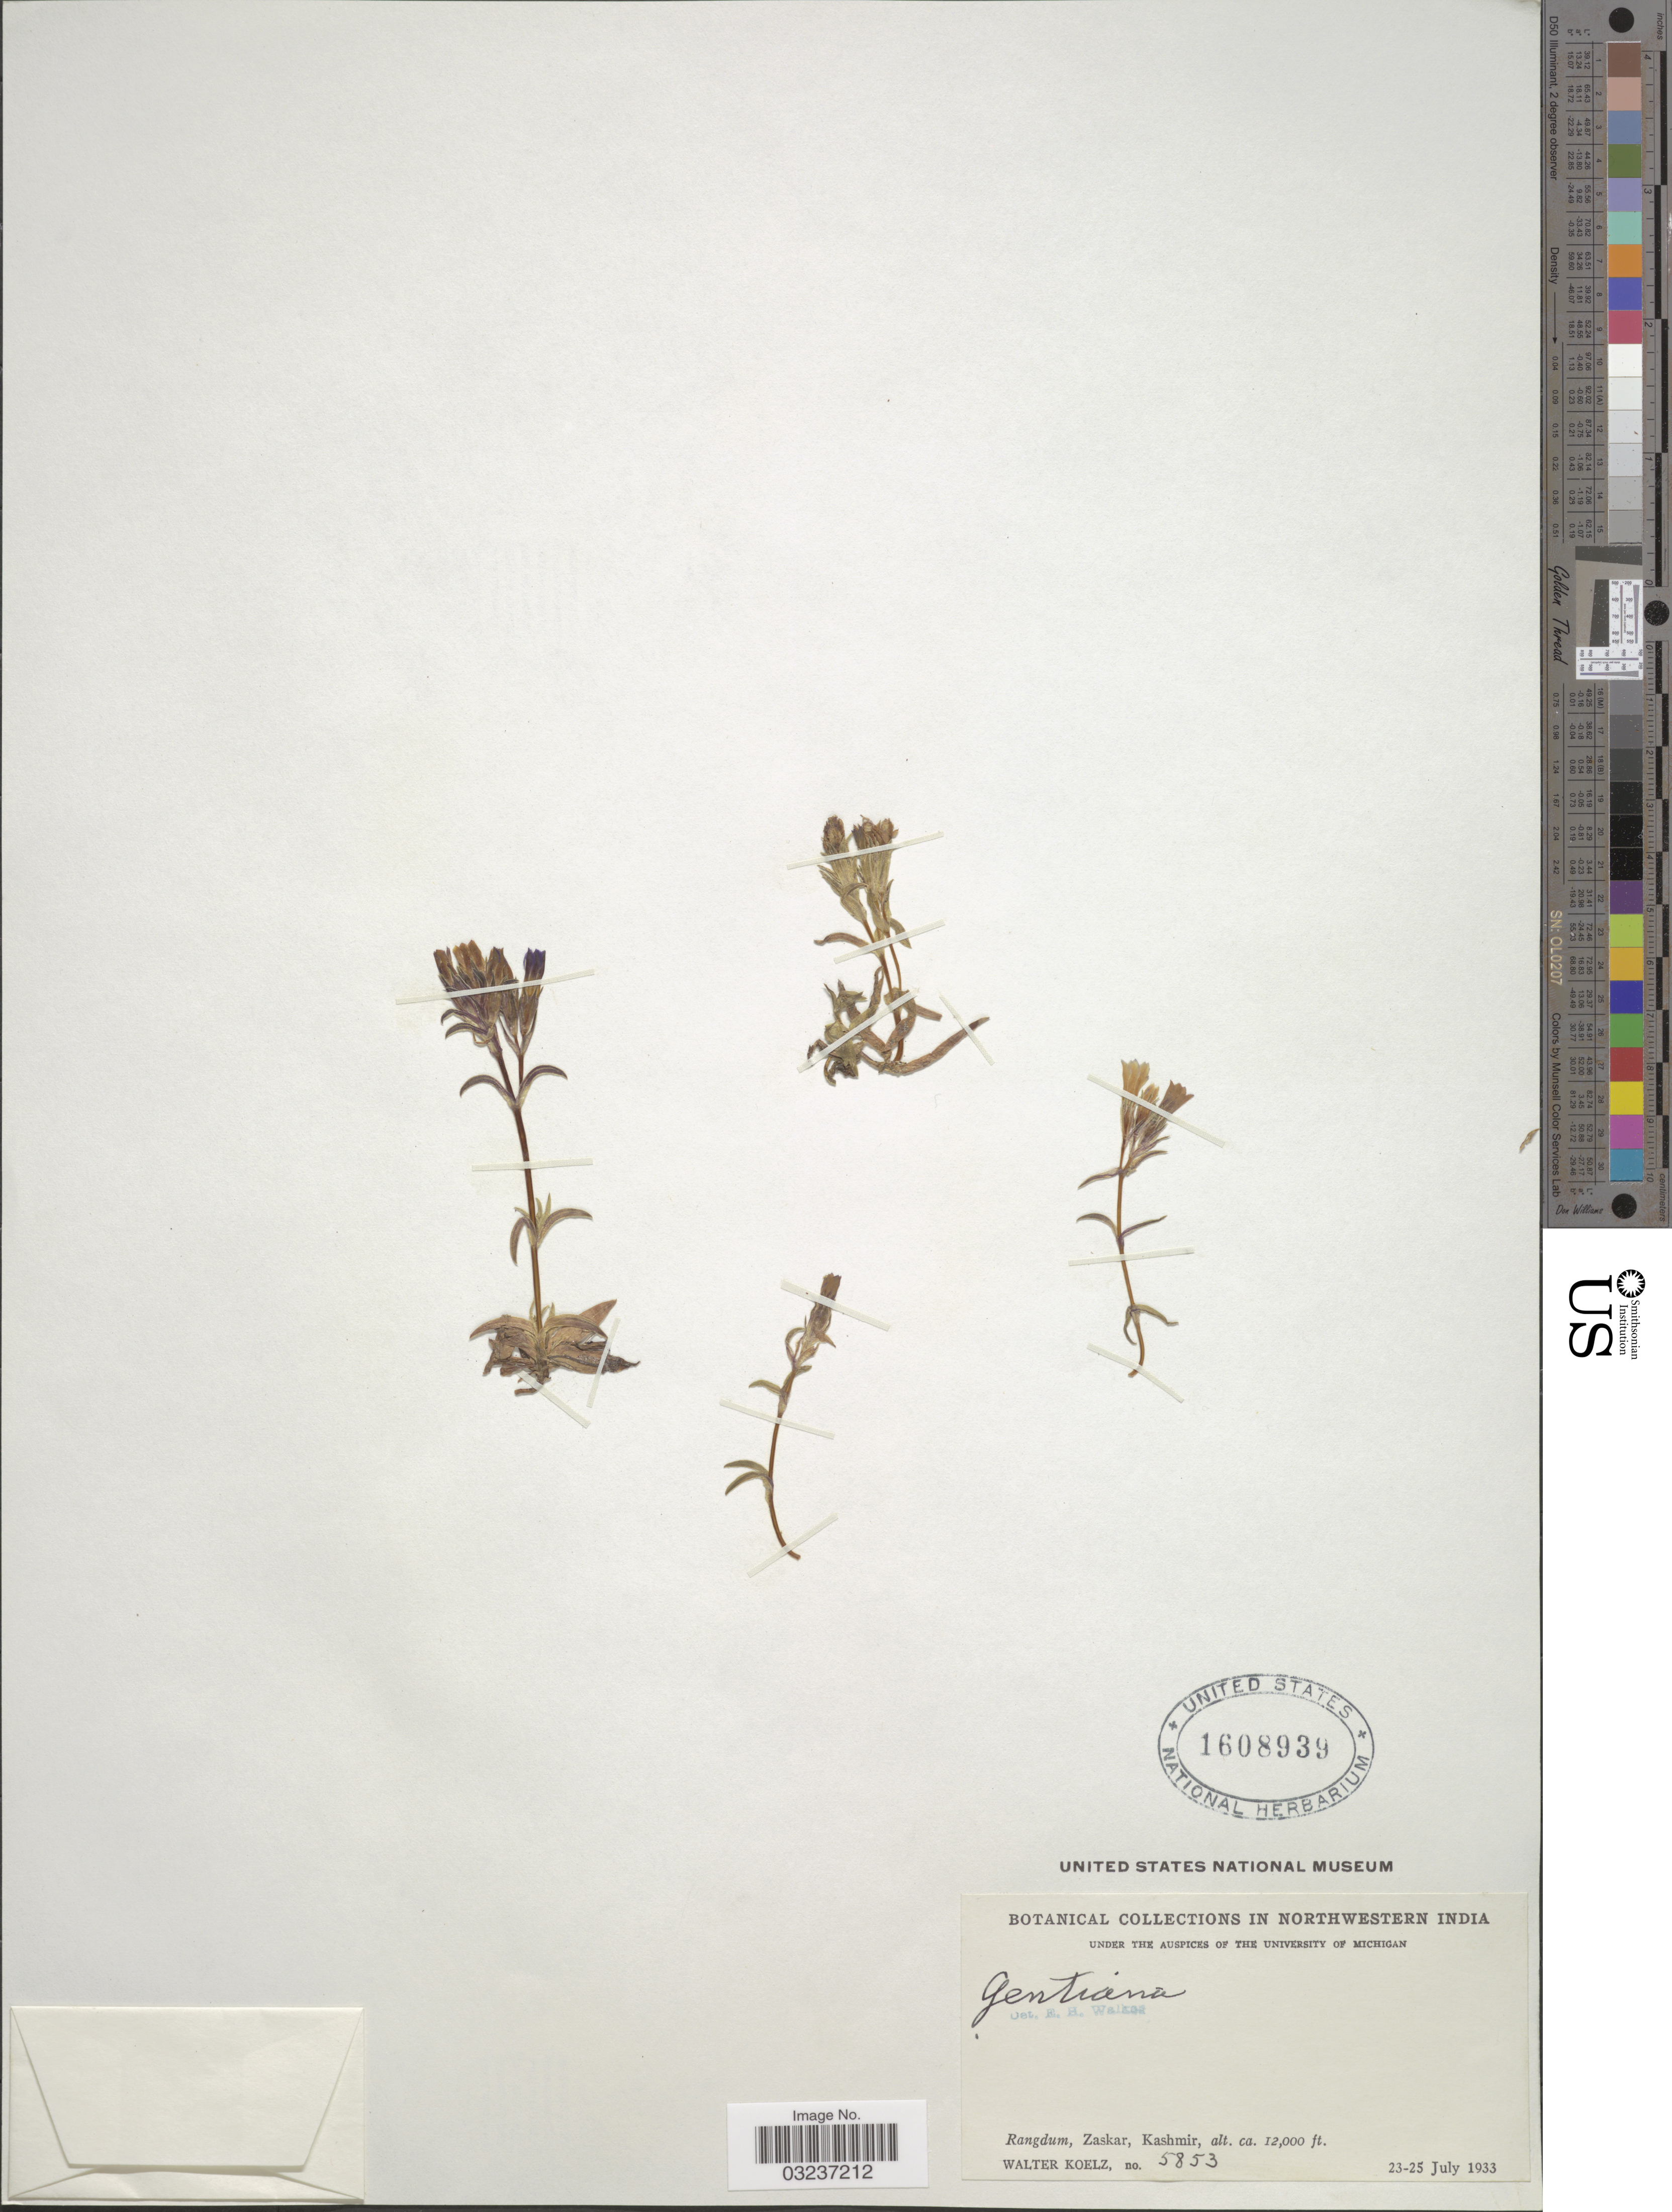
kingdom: Plantae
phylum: Tracheophyta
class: Magnoliopsida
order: Gentianales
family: Gentianaceae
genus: Gentiana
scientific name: Gentiana sp.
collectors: W. N. Koelz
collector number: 5853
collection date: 1933-07-23/1933-07-25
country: India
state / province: Jammu and Kashmir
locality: Northwestern India. Rangdum, Zaskar, Kashmir.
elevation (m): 3658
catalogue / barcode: US 1608939